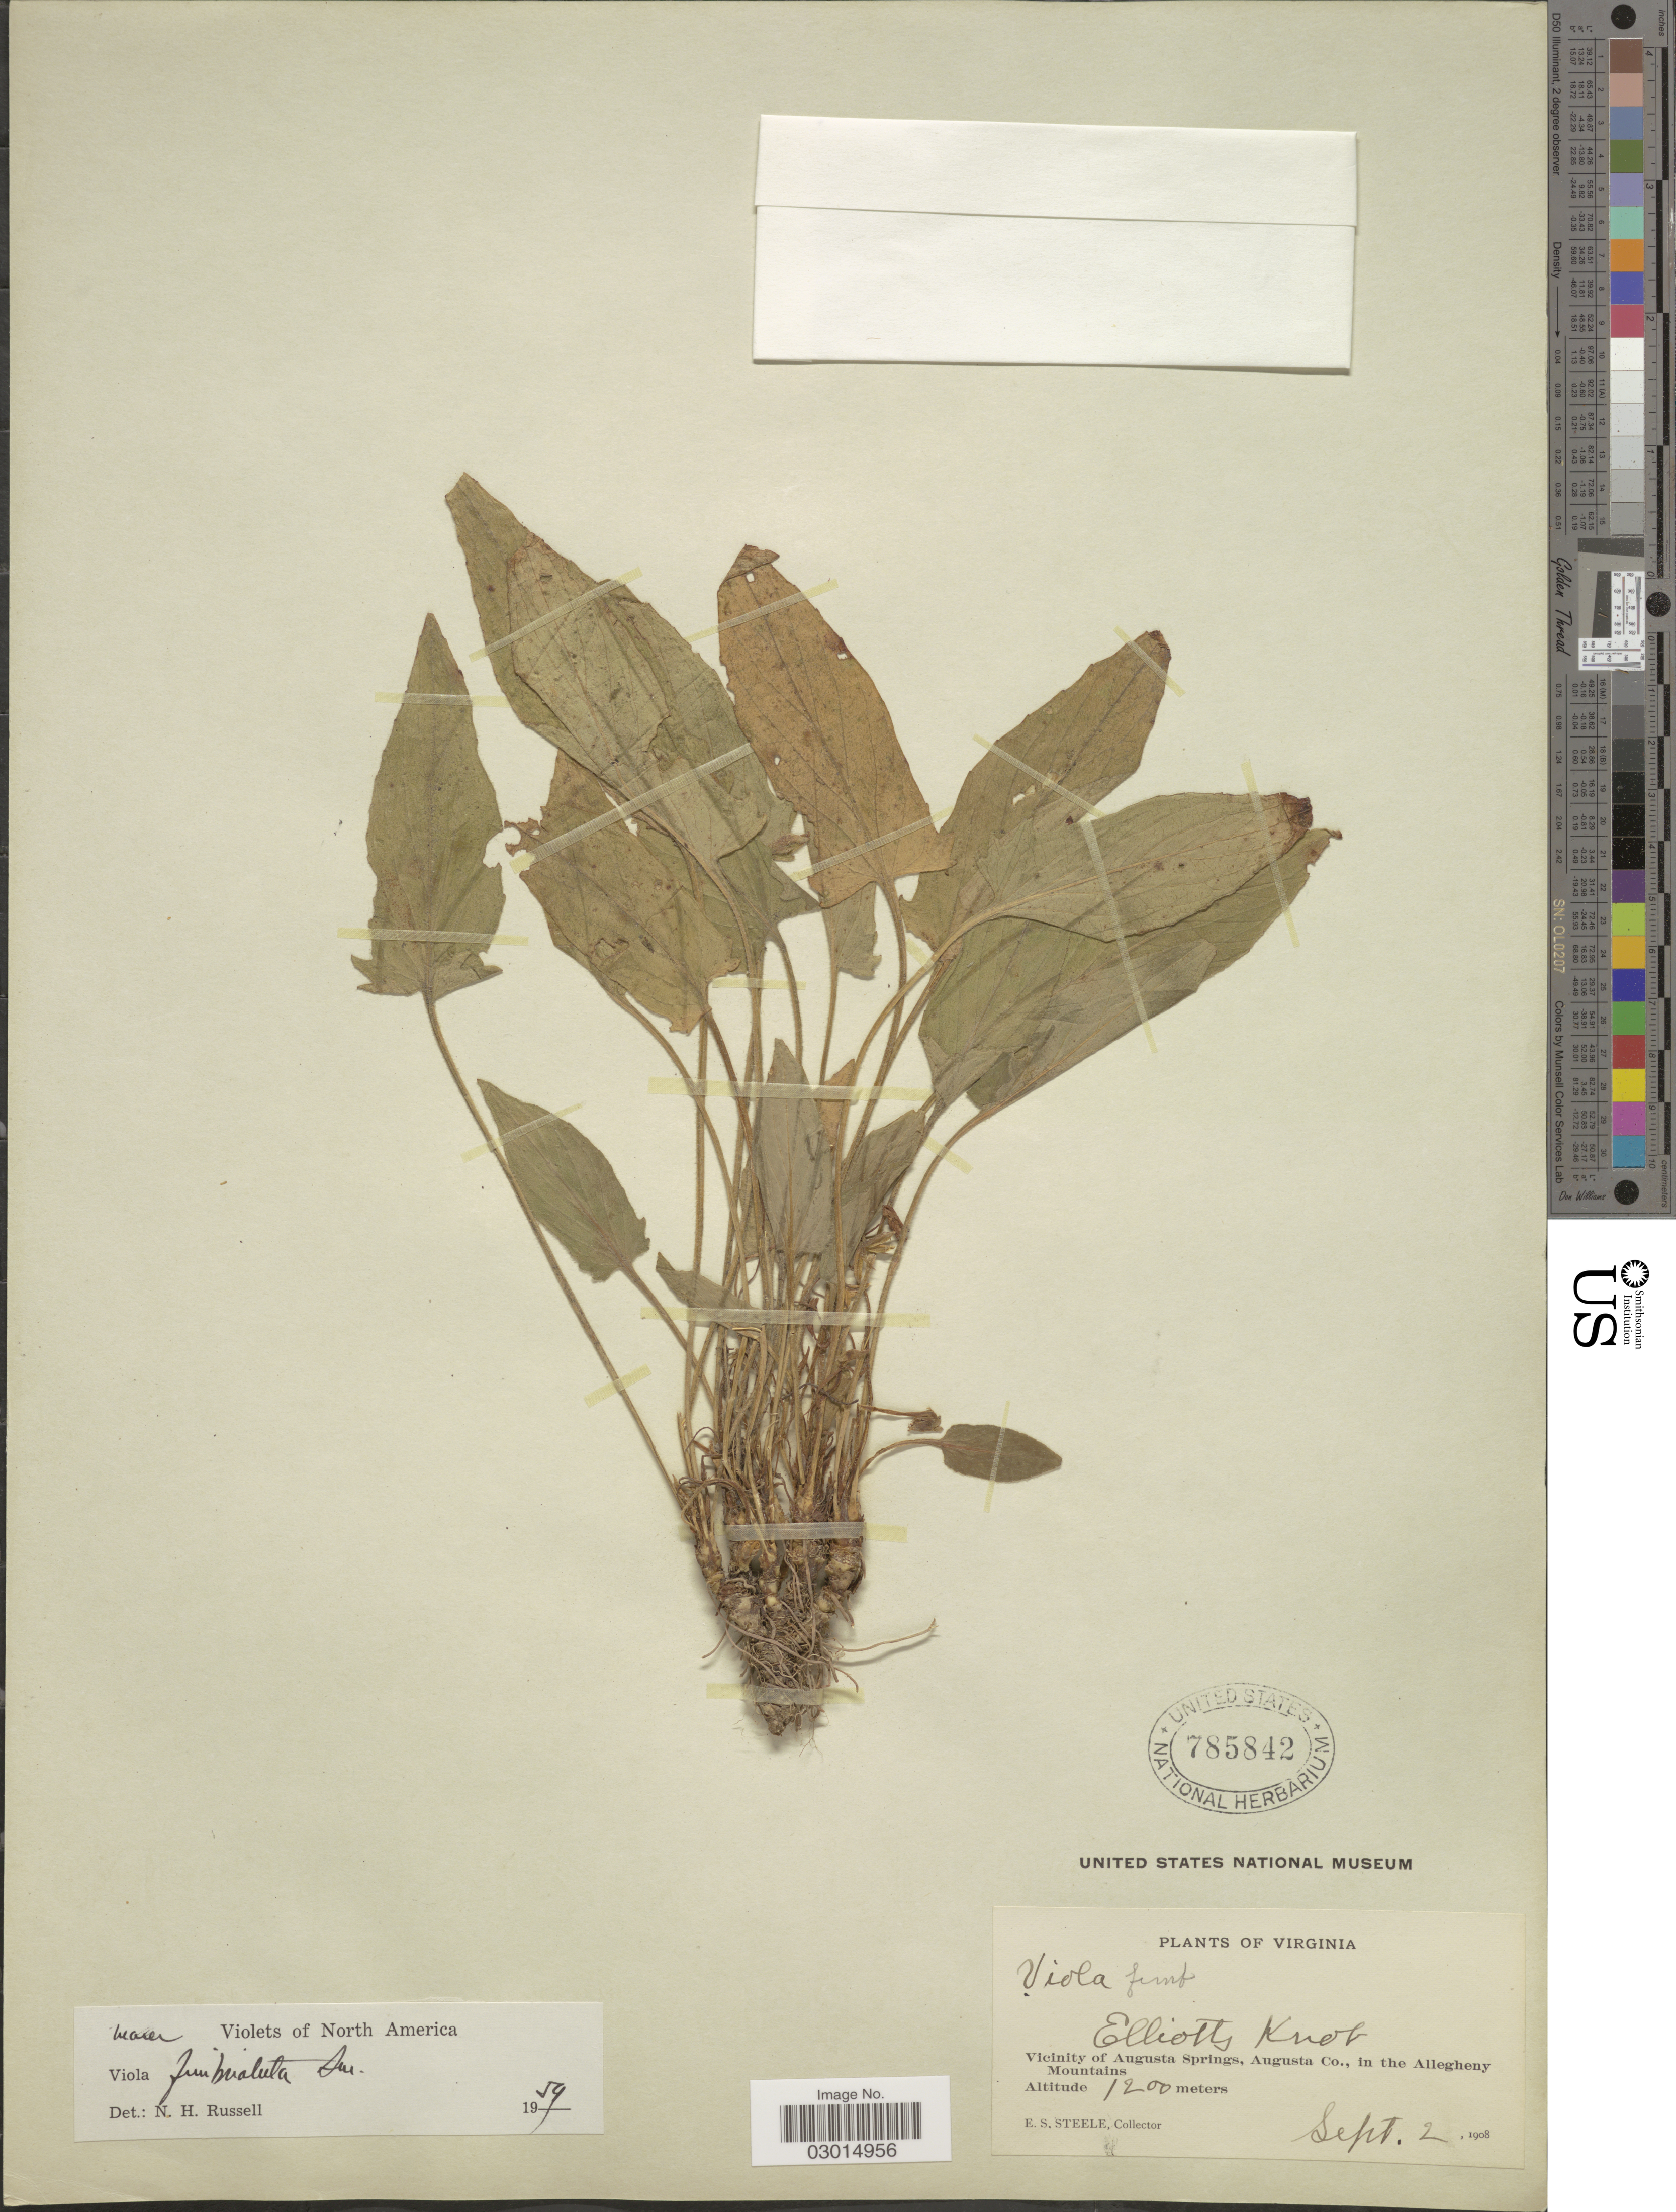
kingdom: Plantae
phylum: Tracheophyta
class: Magnoliopsida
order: Malpighiales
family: Violaceae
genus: Viola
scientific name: Viola fimbriatula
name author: Small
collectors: E. Steele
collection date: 1908-09-02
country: United States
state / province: Virginia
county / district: Augusta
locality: Elliots Knob. Vicinity of Augusta Springs, Augusta Co., in the Allegheny Mountains.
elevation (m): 1200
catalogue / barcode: US 785842